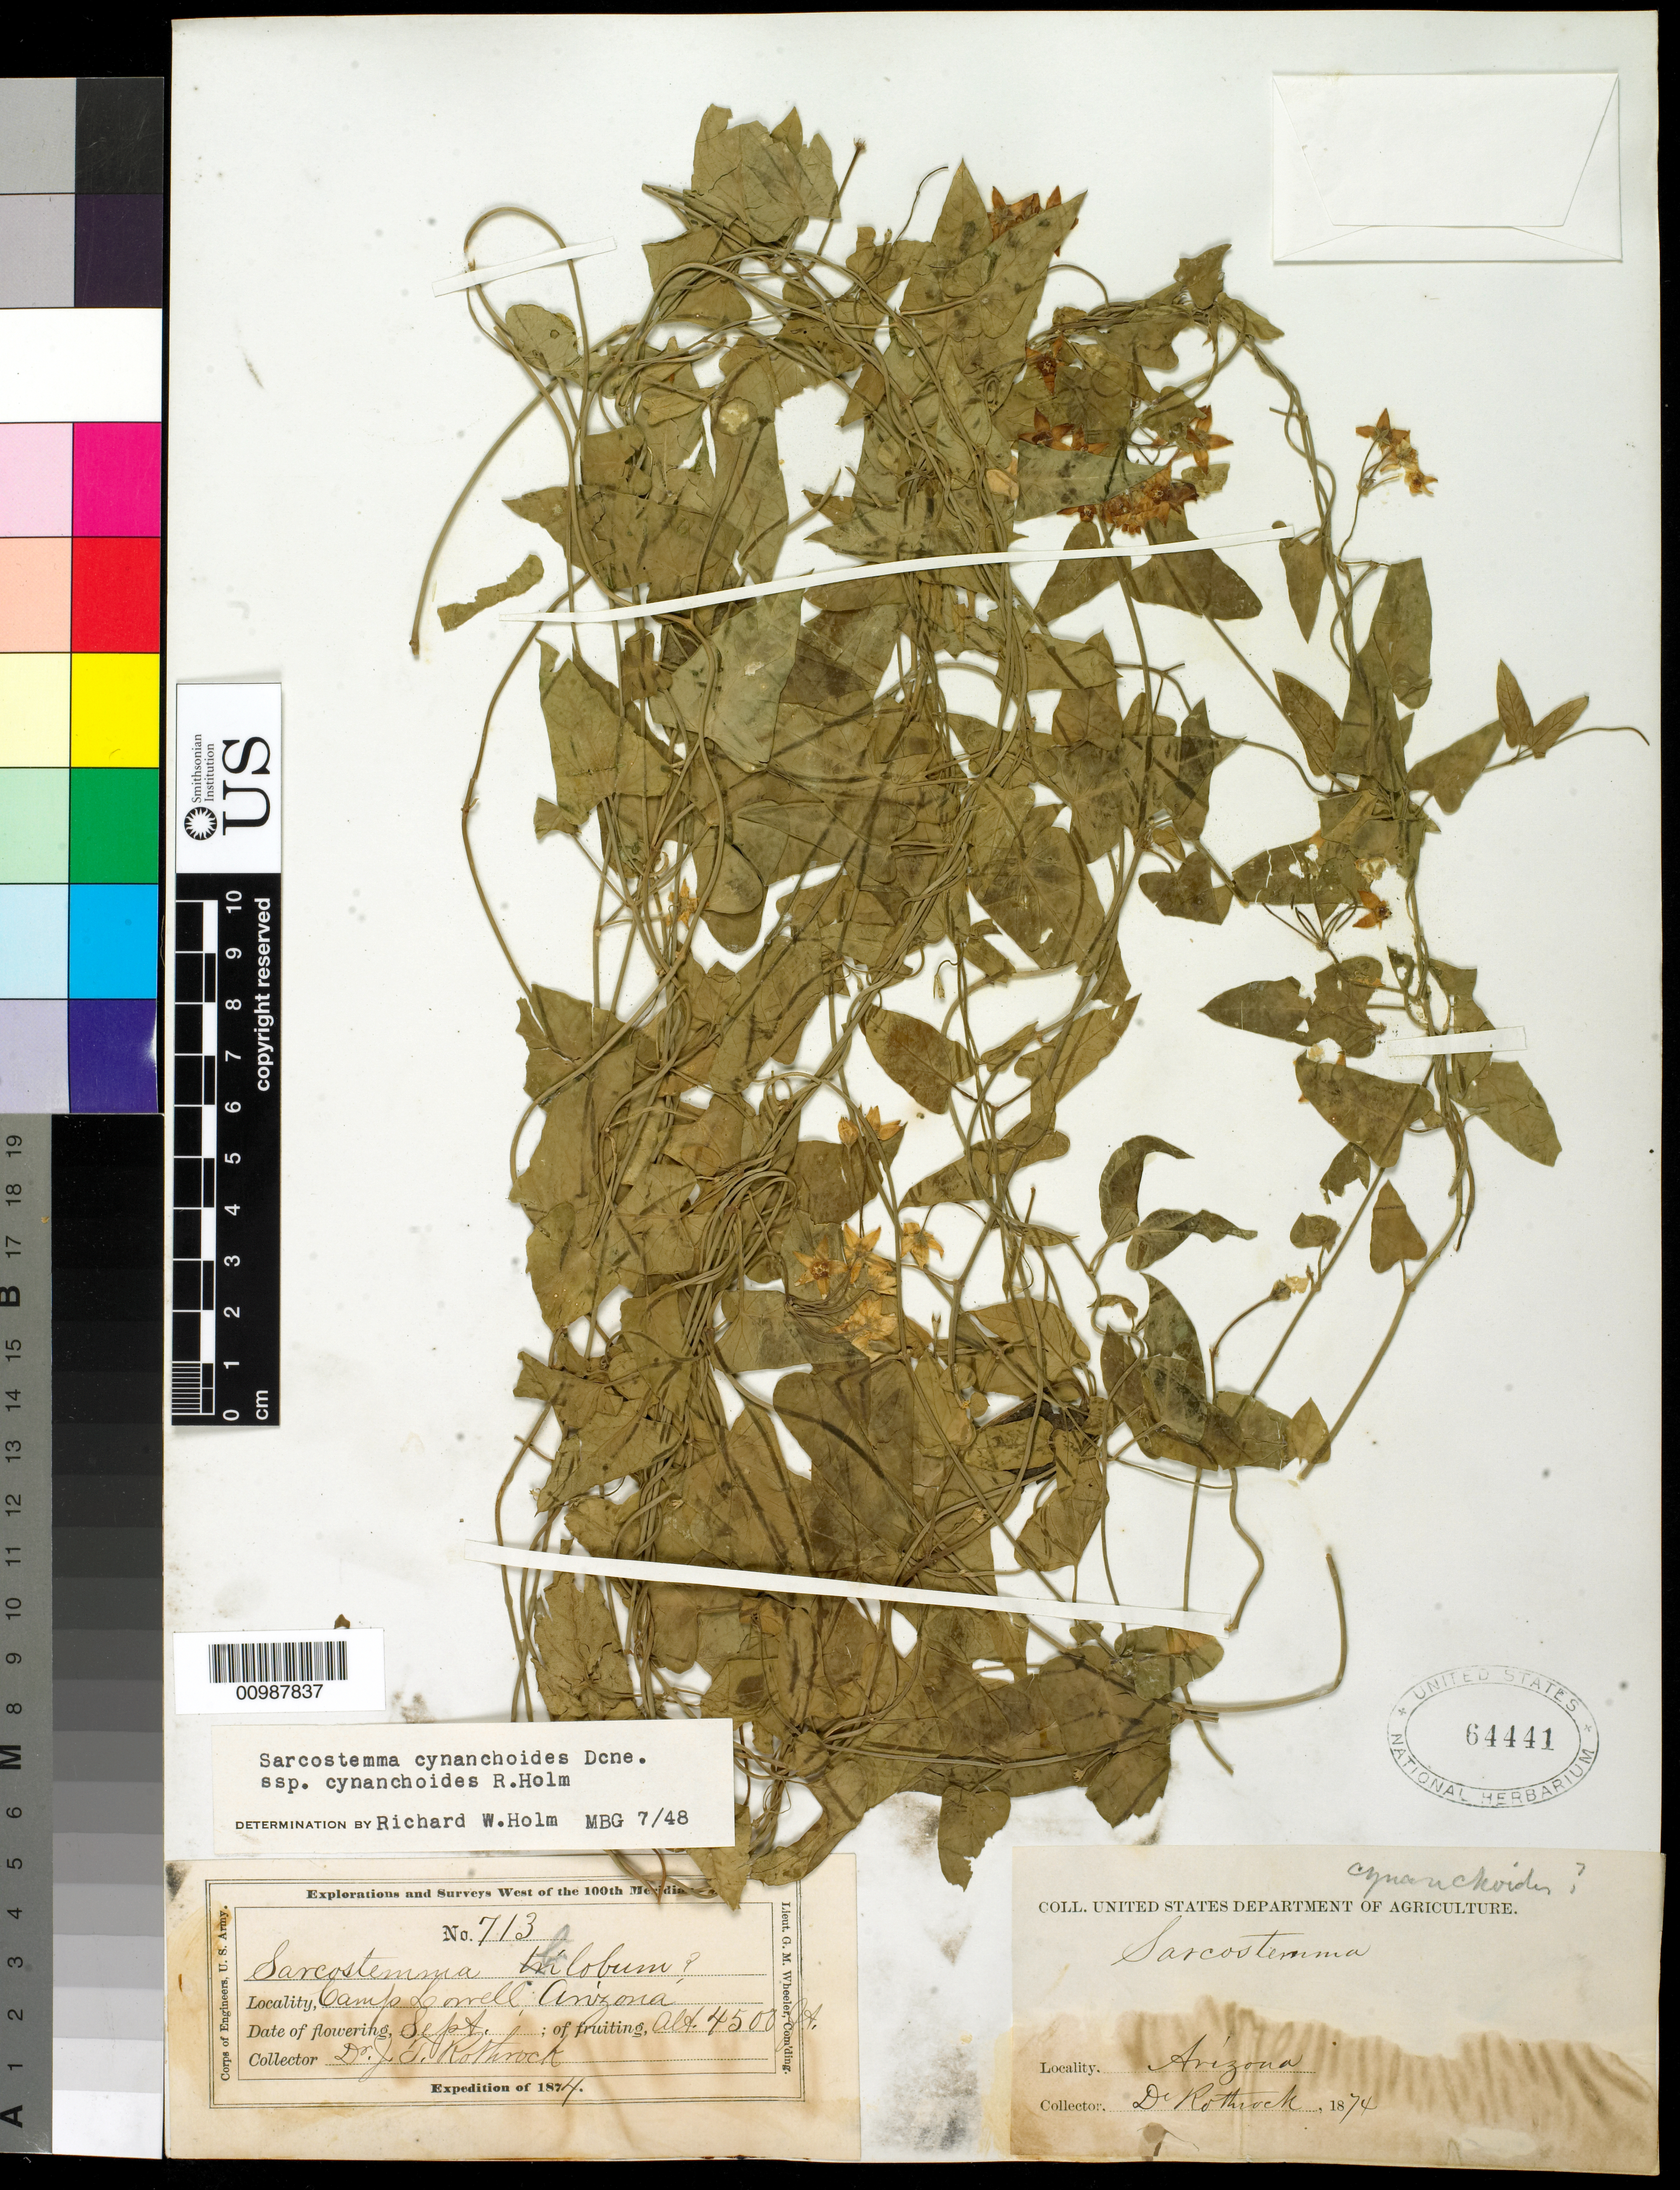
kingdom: Plantae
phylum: Tracheophyta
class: Magnoliopsida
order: Gentianales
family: Apocynaceae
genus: Sarcostemma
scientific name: Sarcostemma cynanchoides subsp. hartwegii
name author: (Vail) R.W. Holm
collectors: J. T. Rothrock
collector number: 713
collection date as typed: Sep 1874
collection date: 1874-09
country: United States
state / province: Arizona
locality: Camp Lorrell.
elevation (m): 1372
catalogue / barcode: US 64441